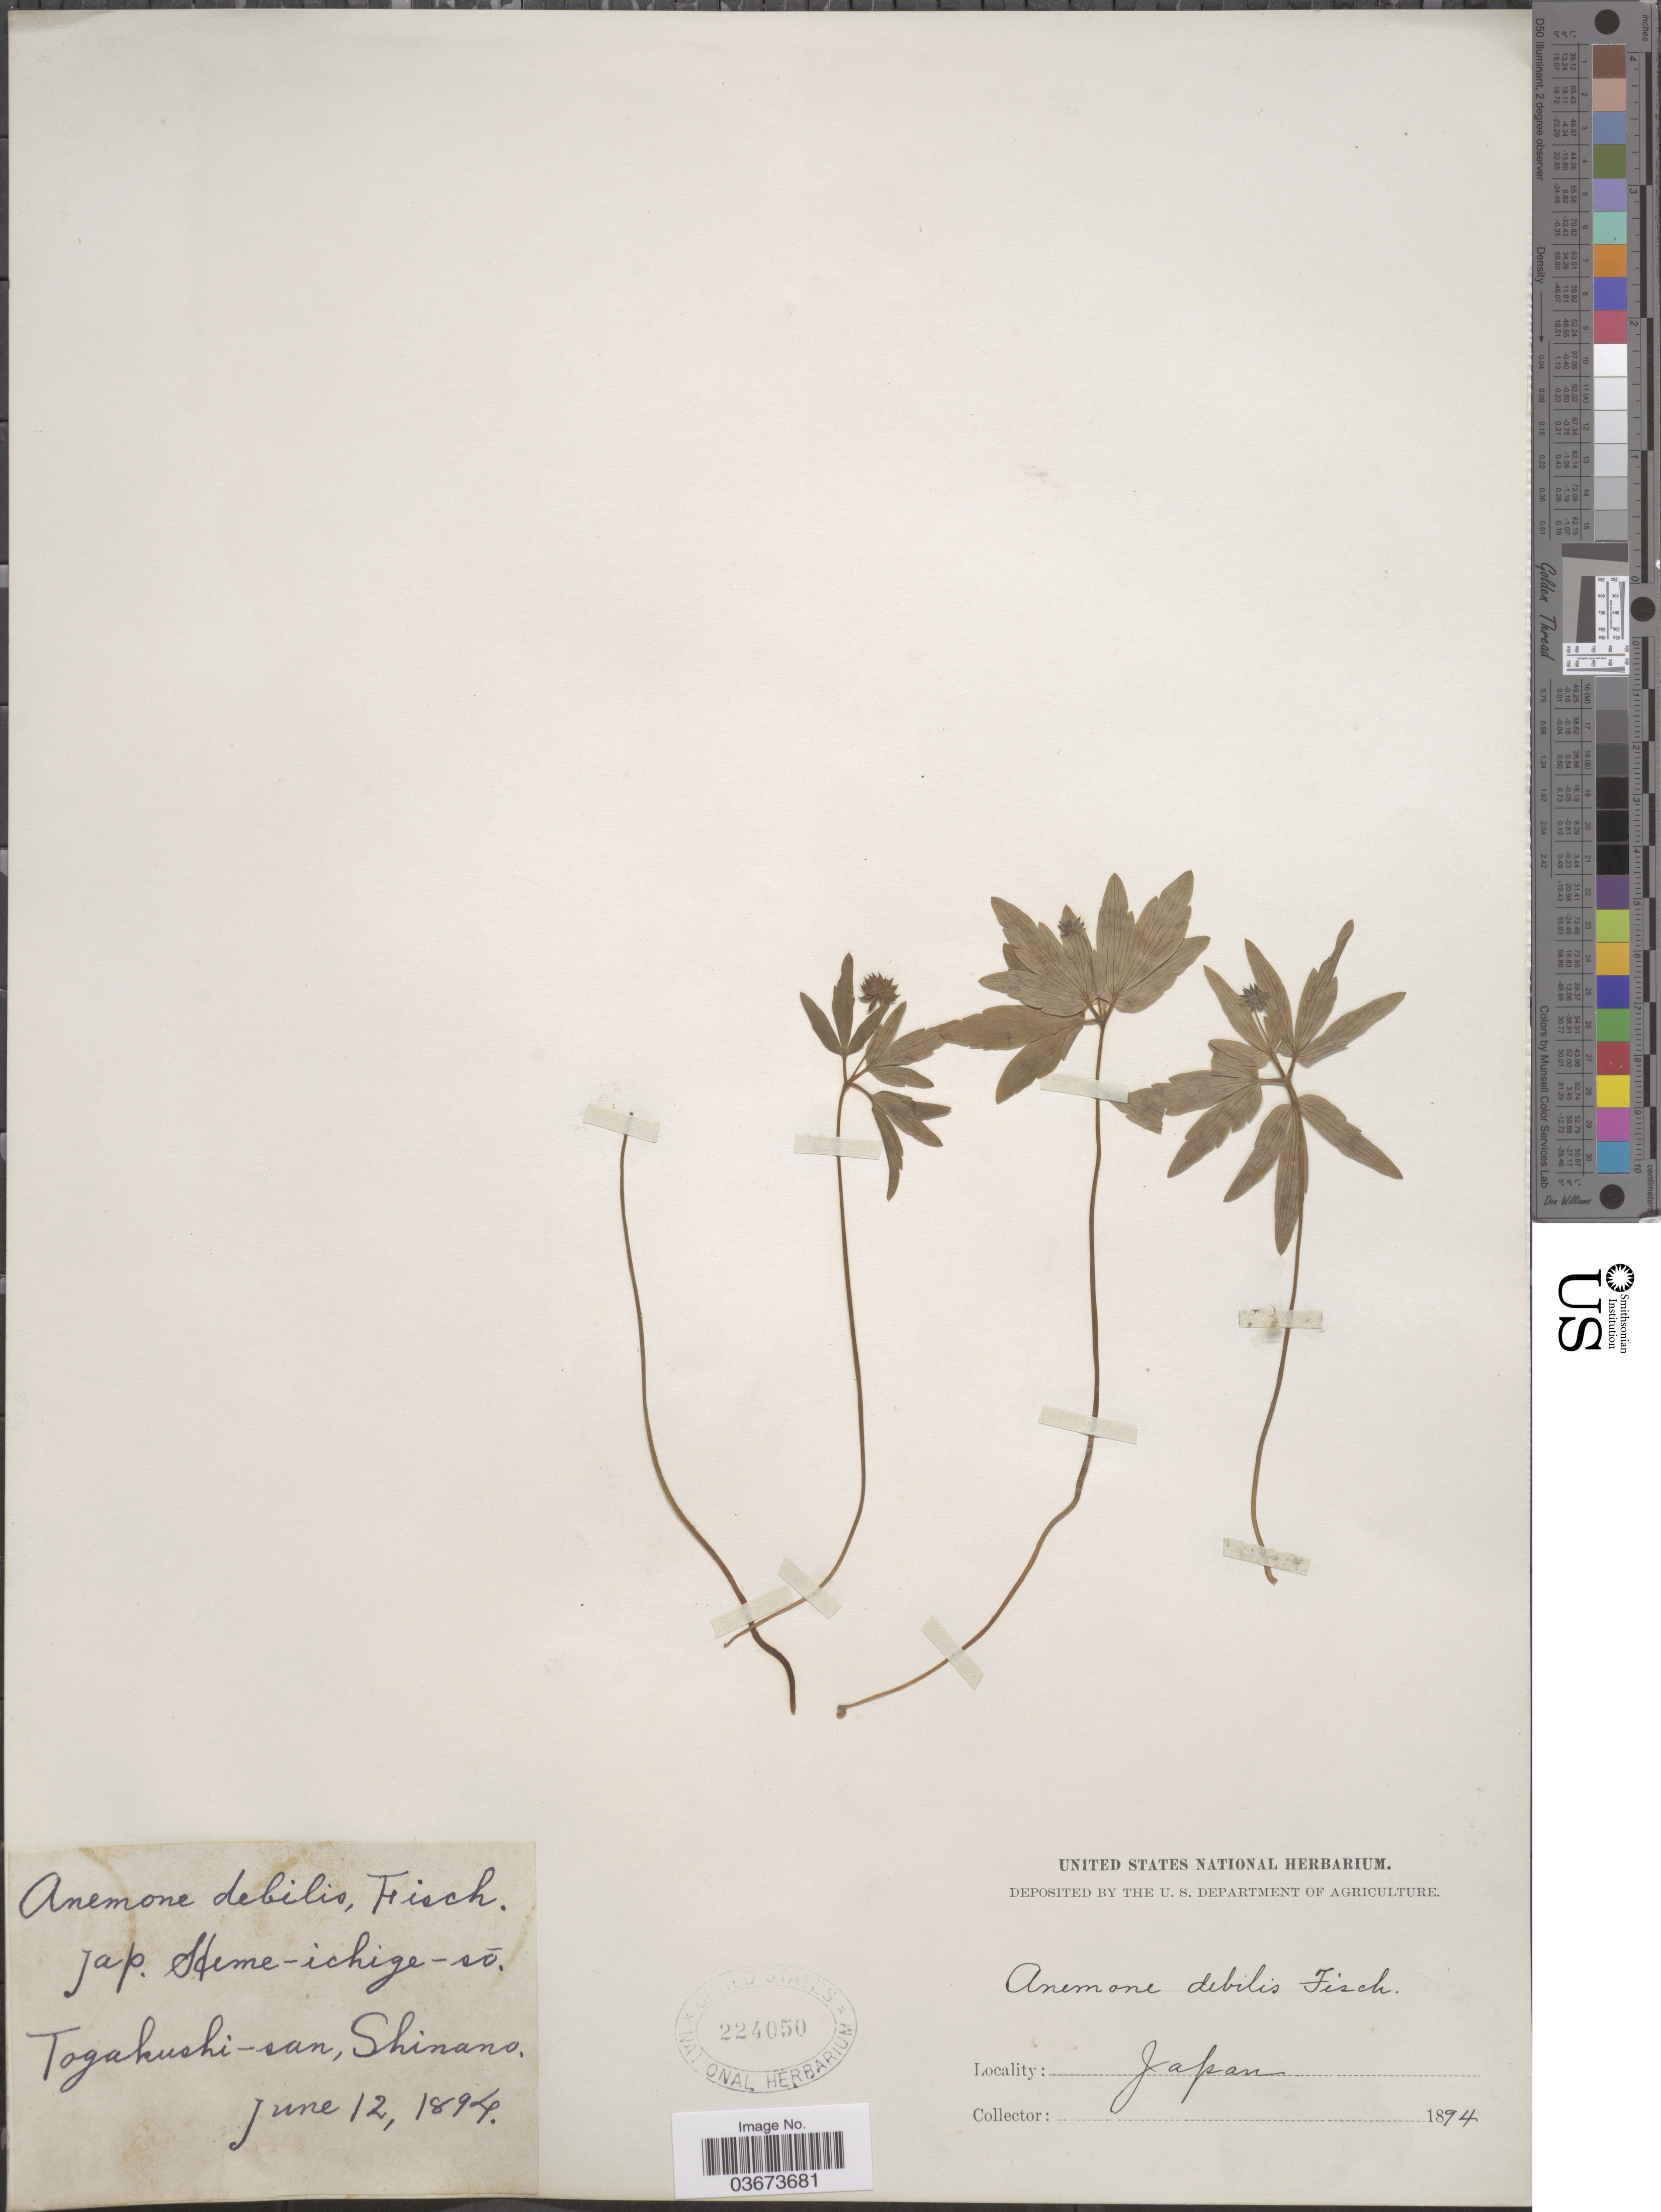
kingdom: Plantae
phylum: Tracheophyta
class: Magnoliopsida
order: Ranunculales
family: Ranunculaceae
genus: Anemone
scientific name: Anemone debilis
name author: Fisch. ex Turcz.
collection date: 1894-06-12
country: Japan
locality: Togakushi-san, Shinano.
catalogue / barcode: US 224050